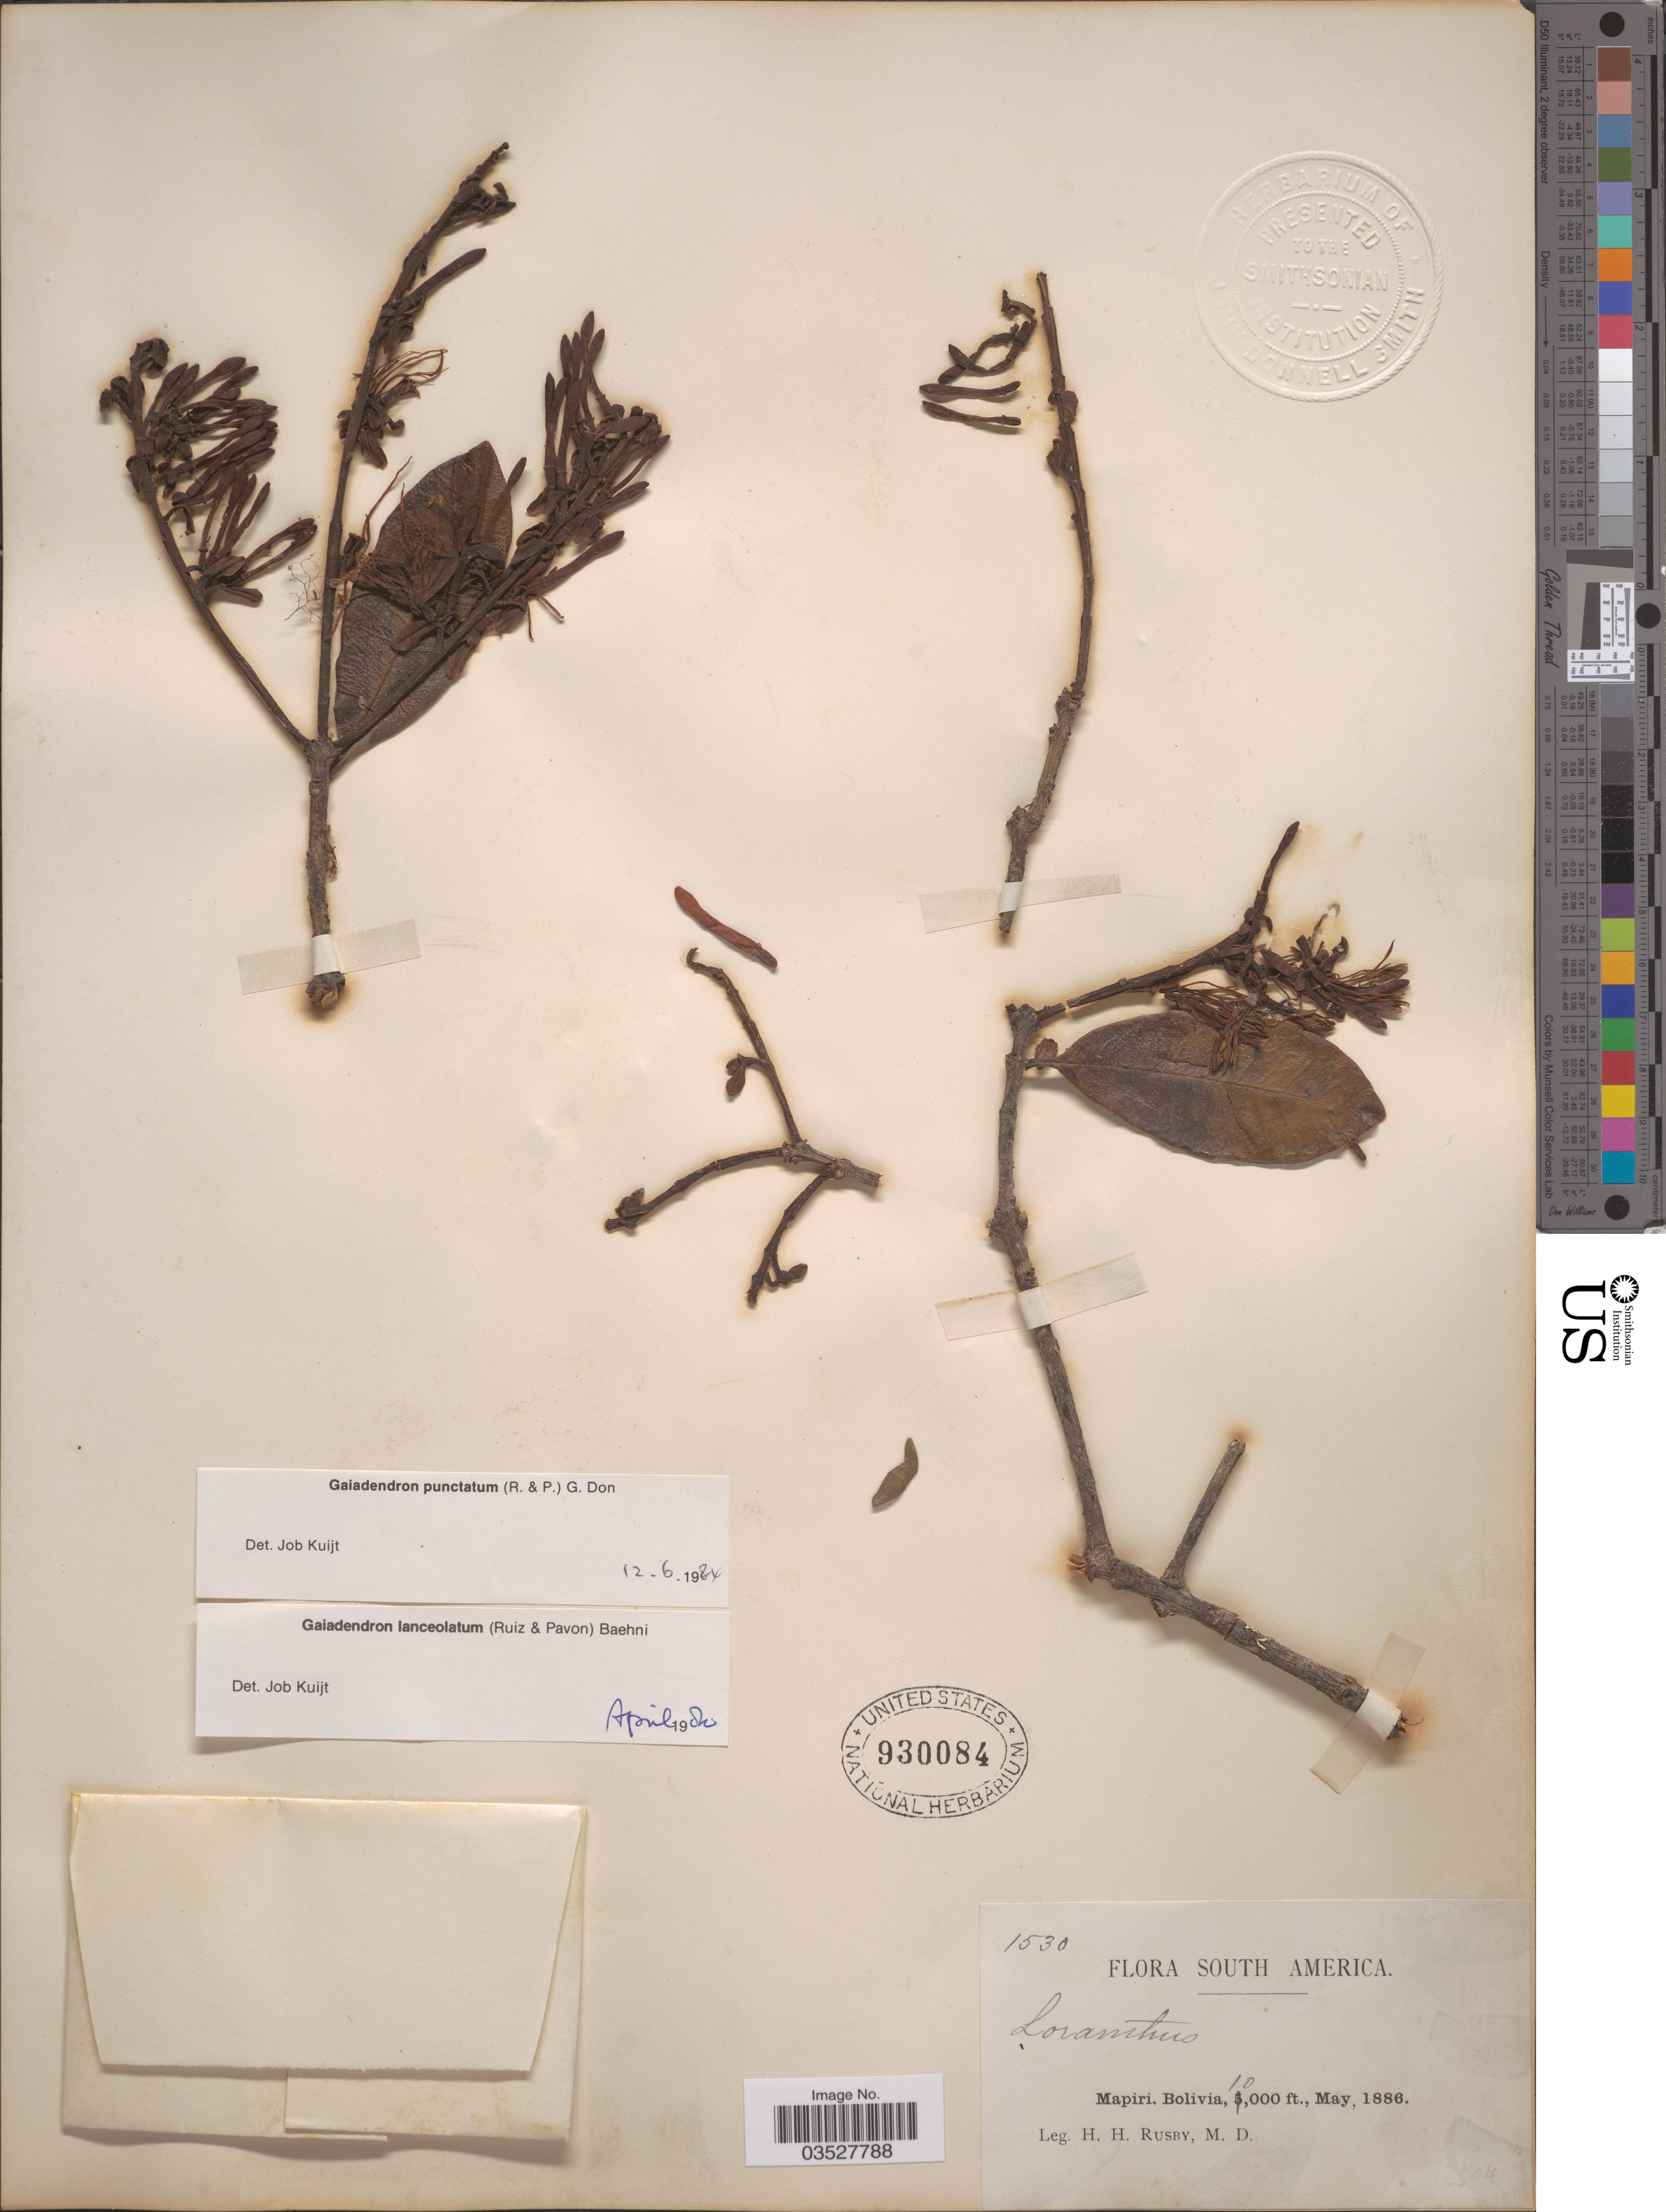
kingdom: Plantae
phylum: Tracheophyta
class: Magnoliopsida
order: Santalales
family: Loranthaceae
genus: Gaiadendron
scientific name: Gaiadendron punctatum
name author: (Ruiz & Pav.) G. Don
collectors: H. H. Rusby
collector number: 1530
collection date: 1886-05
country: Bolivia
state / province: La Páz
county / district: Larecaja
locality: Mapiri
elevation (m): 3048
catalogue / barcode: US 930084